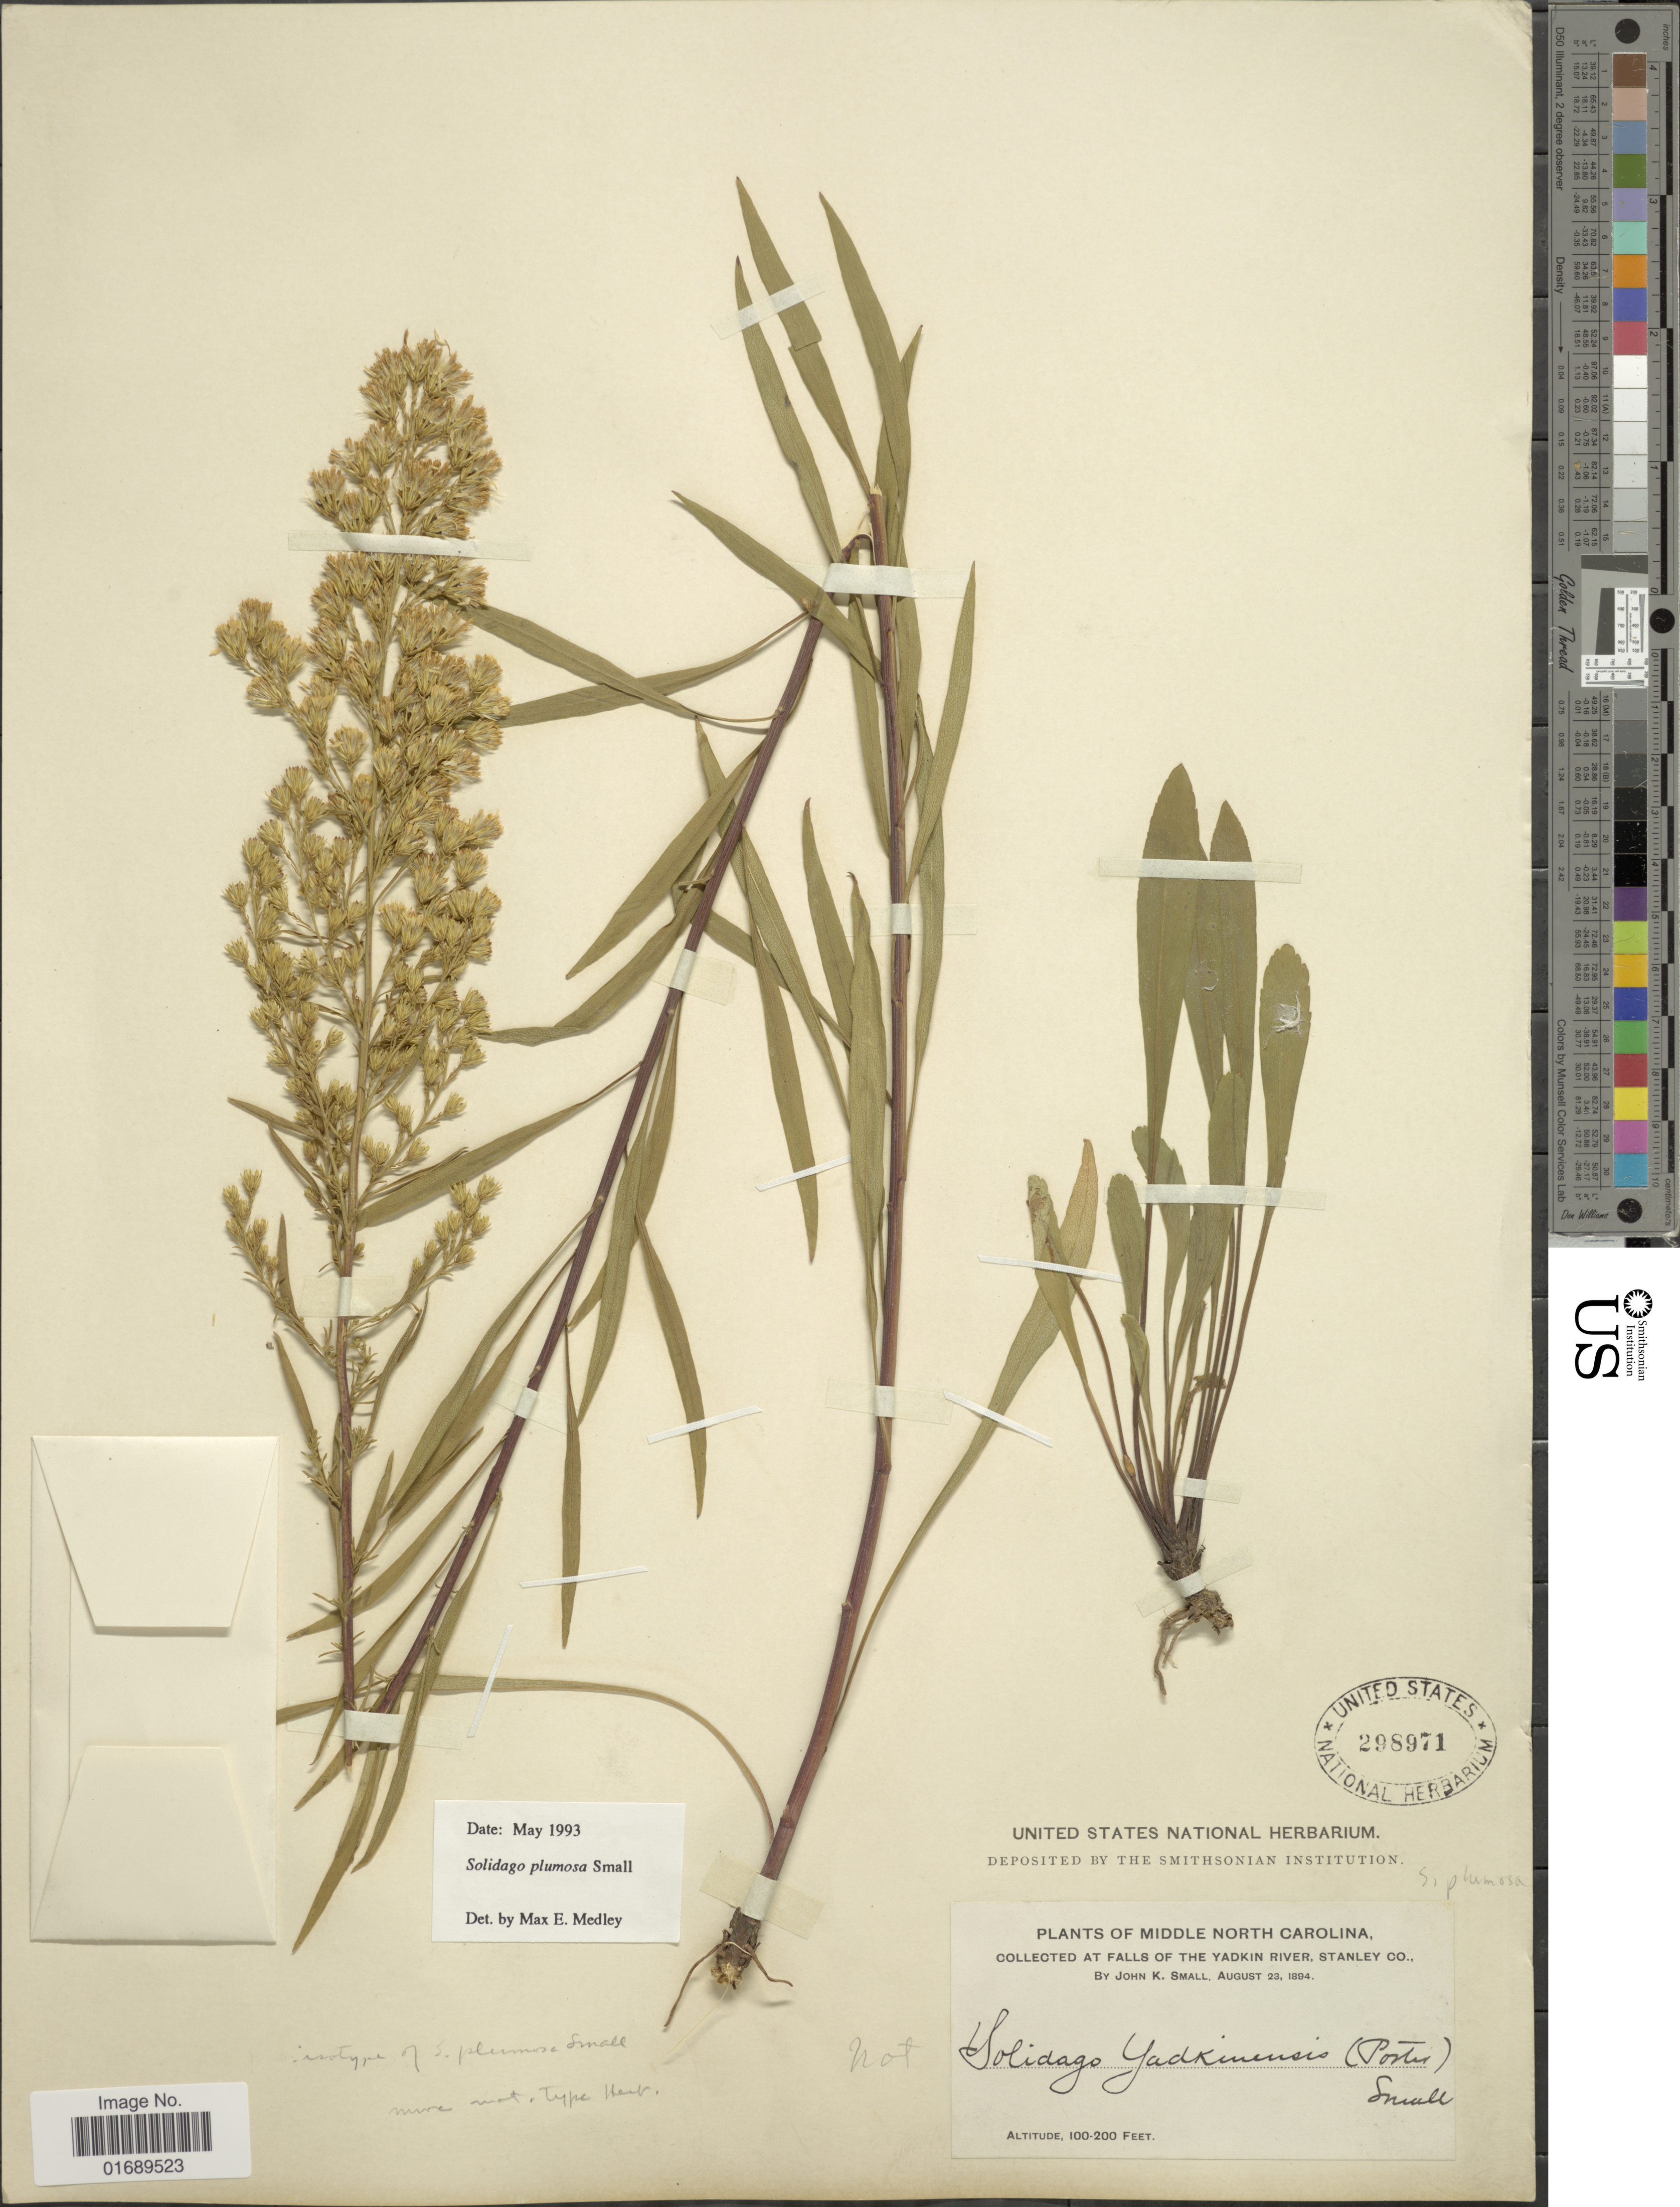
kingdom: Plantae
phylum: Tracheophyta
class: Magnoliopsida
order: Asterales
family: Asteraceae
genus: Solidago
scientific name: Solidago plumosa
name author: Small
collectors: J. K. Small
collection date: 1894-08-23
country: United States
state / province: North Carolina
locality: Middle North Carolina, Falls of the Yadkin River, Stanley Co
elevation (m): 30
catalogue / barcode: US 298971